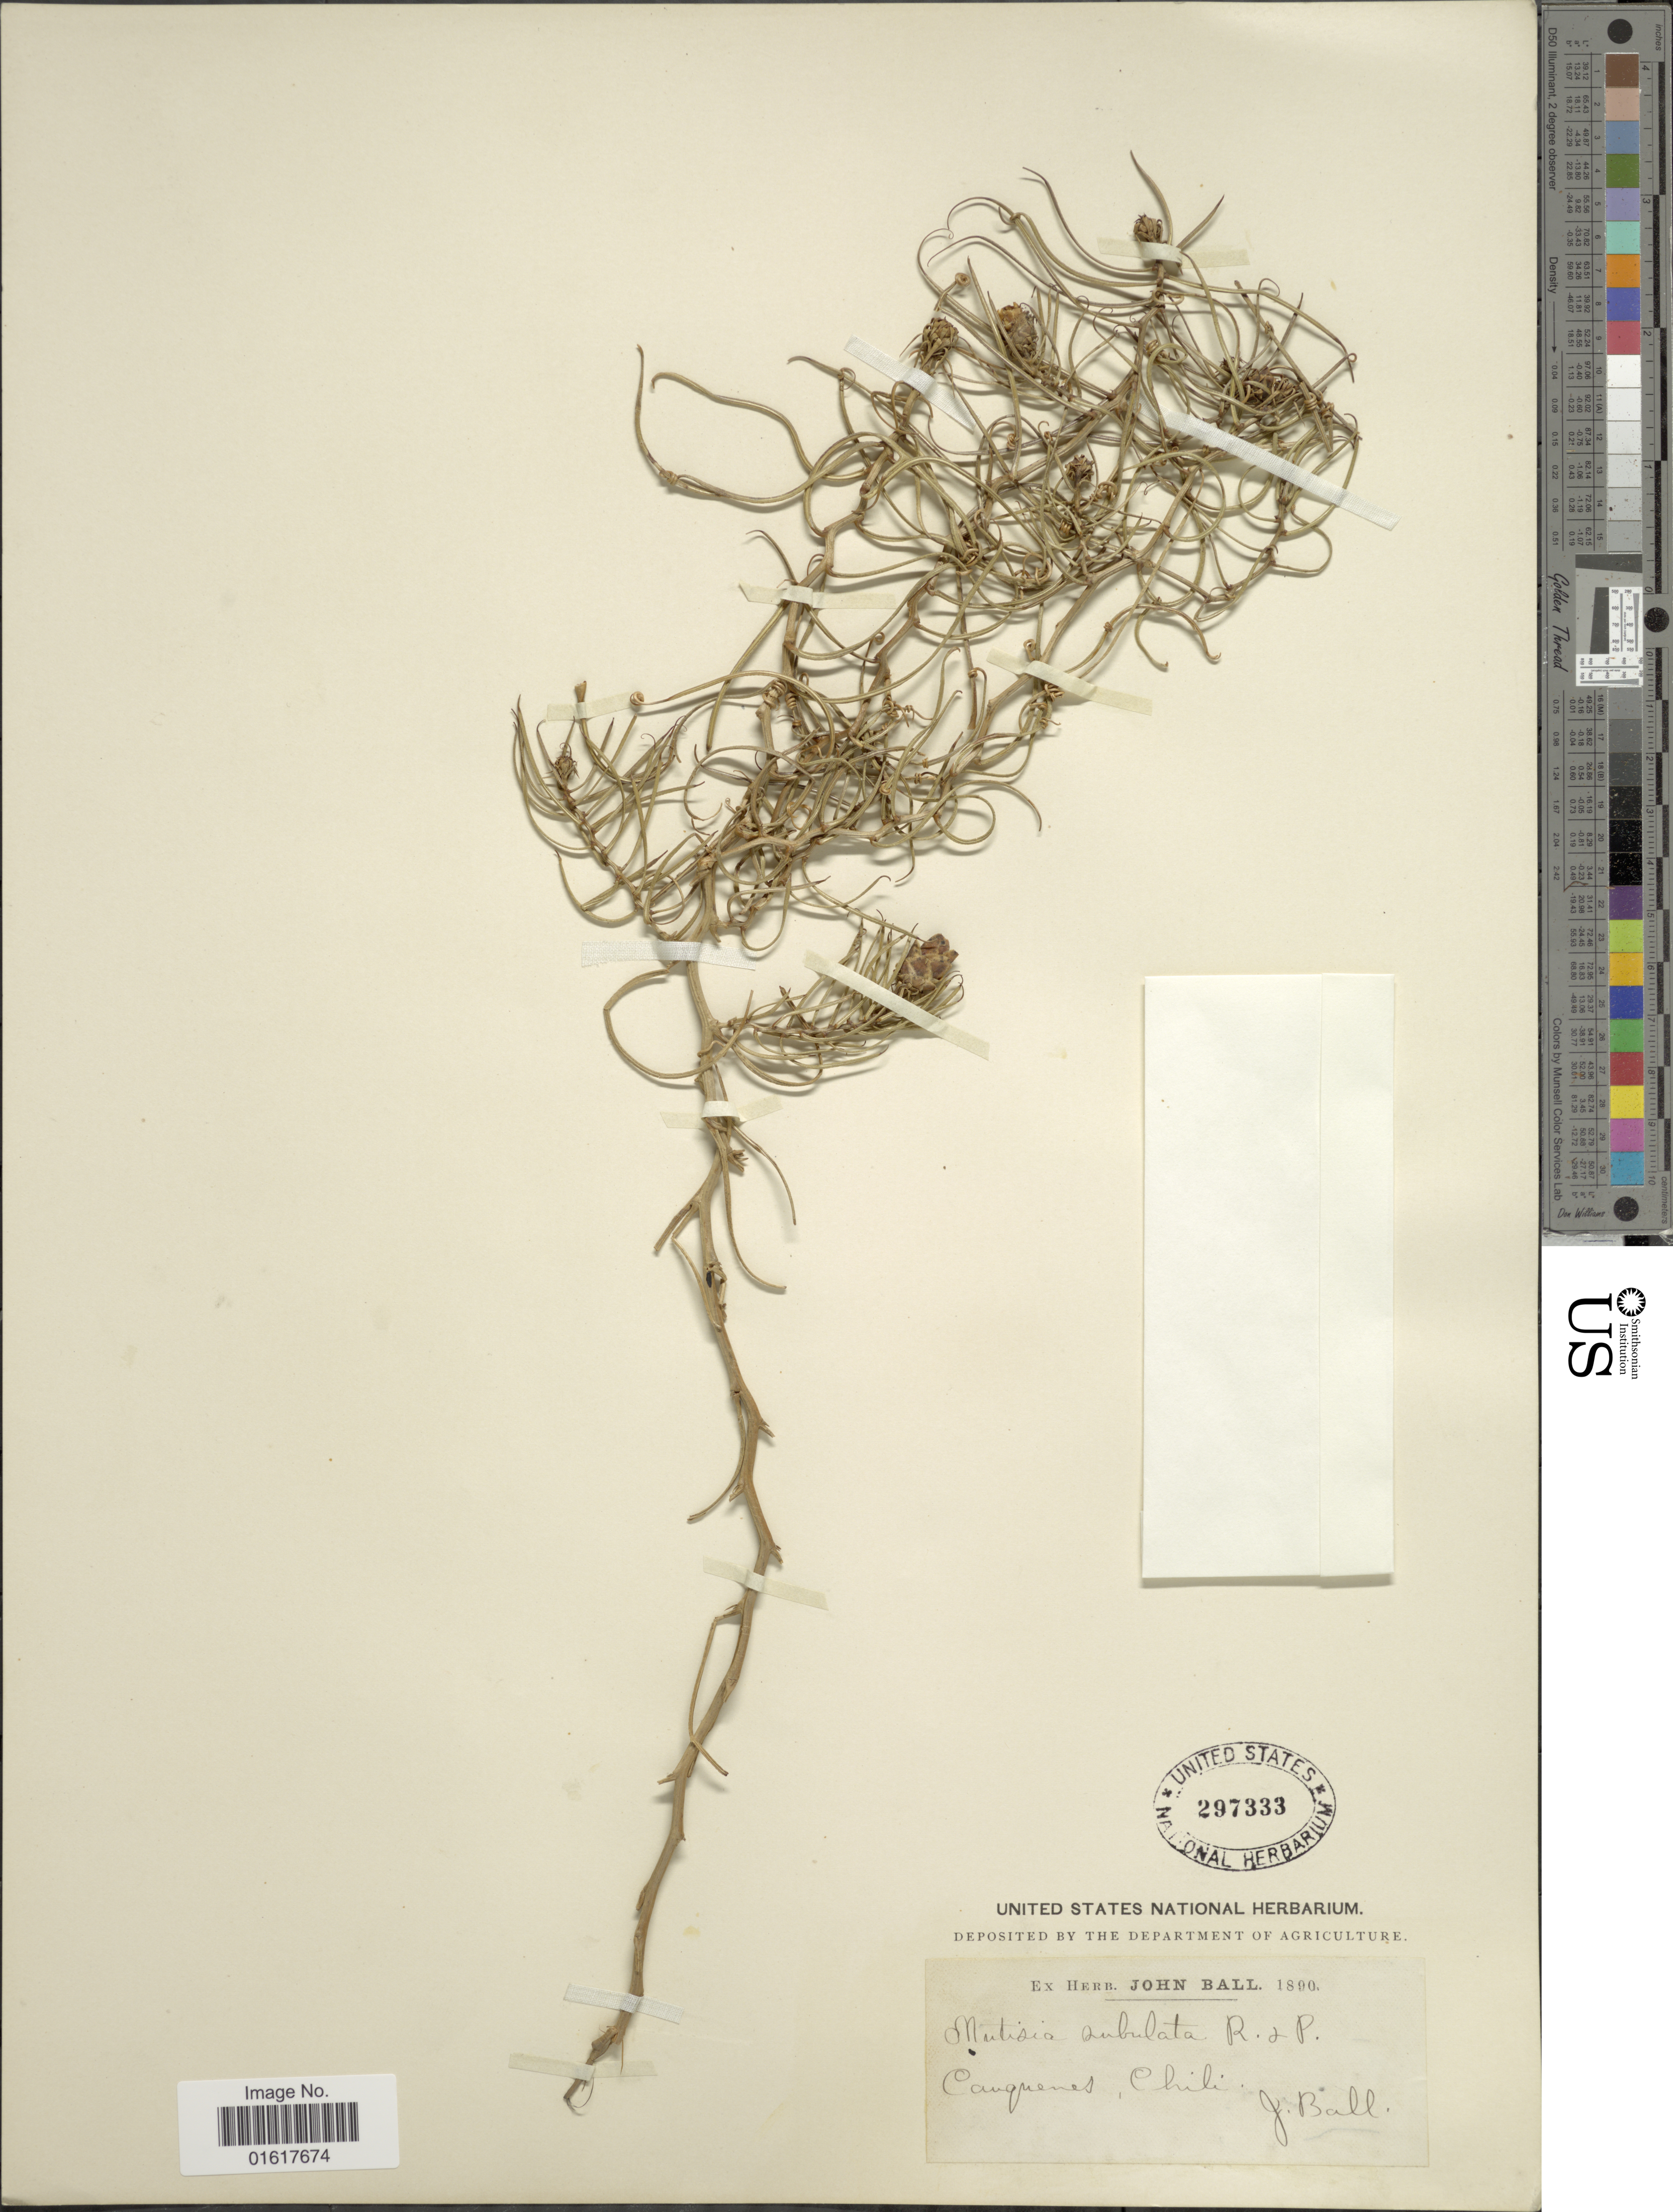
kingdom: Plantae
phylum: Tracheophyta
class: Magnoliopsida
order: Asterales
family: Asteraceae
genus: Mutisia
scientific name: Mutisia subulata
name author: Ruiz & Pav.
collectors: J. Ball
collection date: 1890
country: Chile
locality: Cauqueres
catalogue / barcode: US 297333